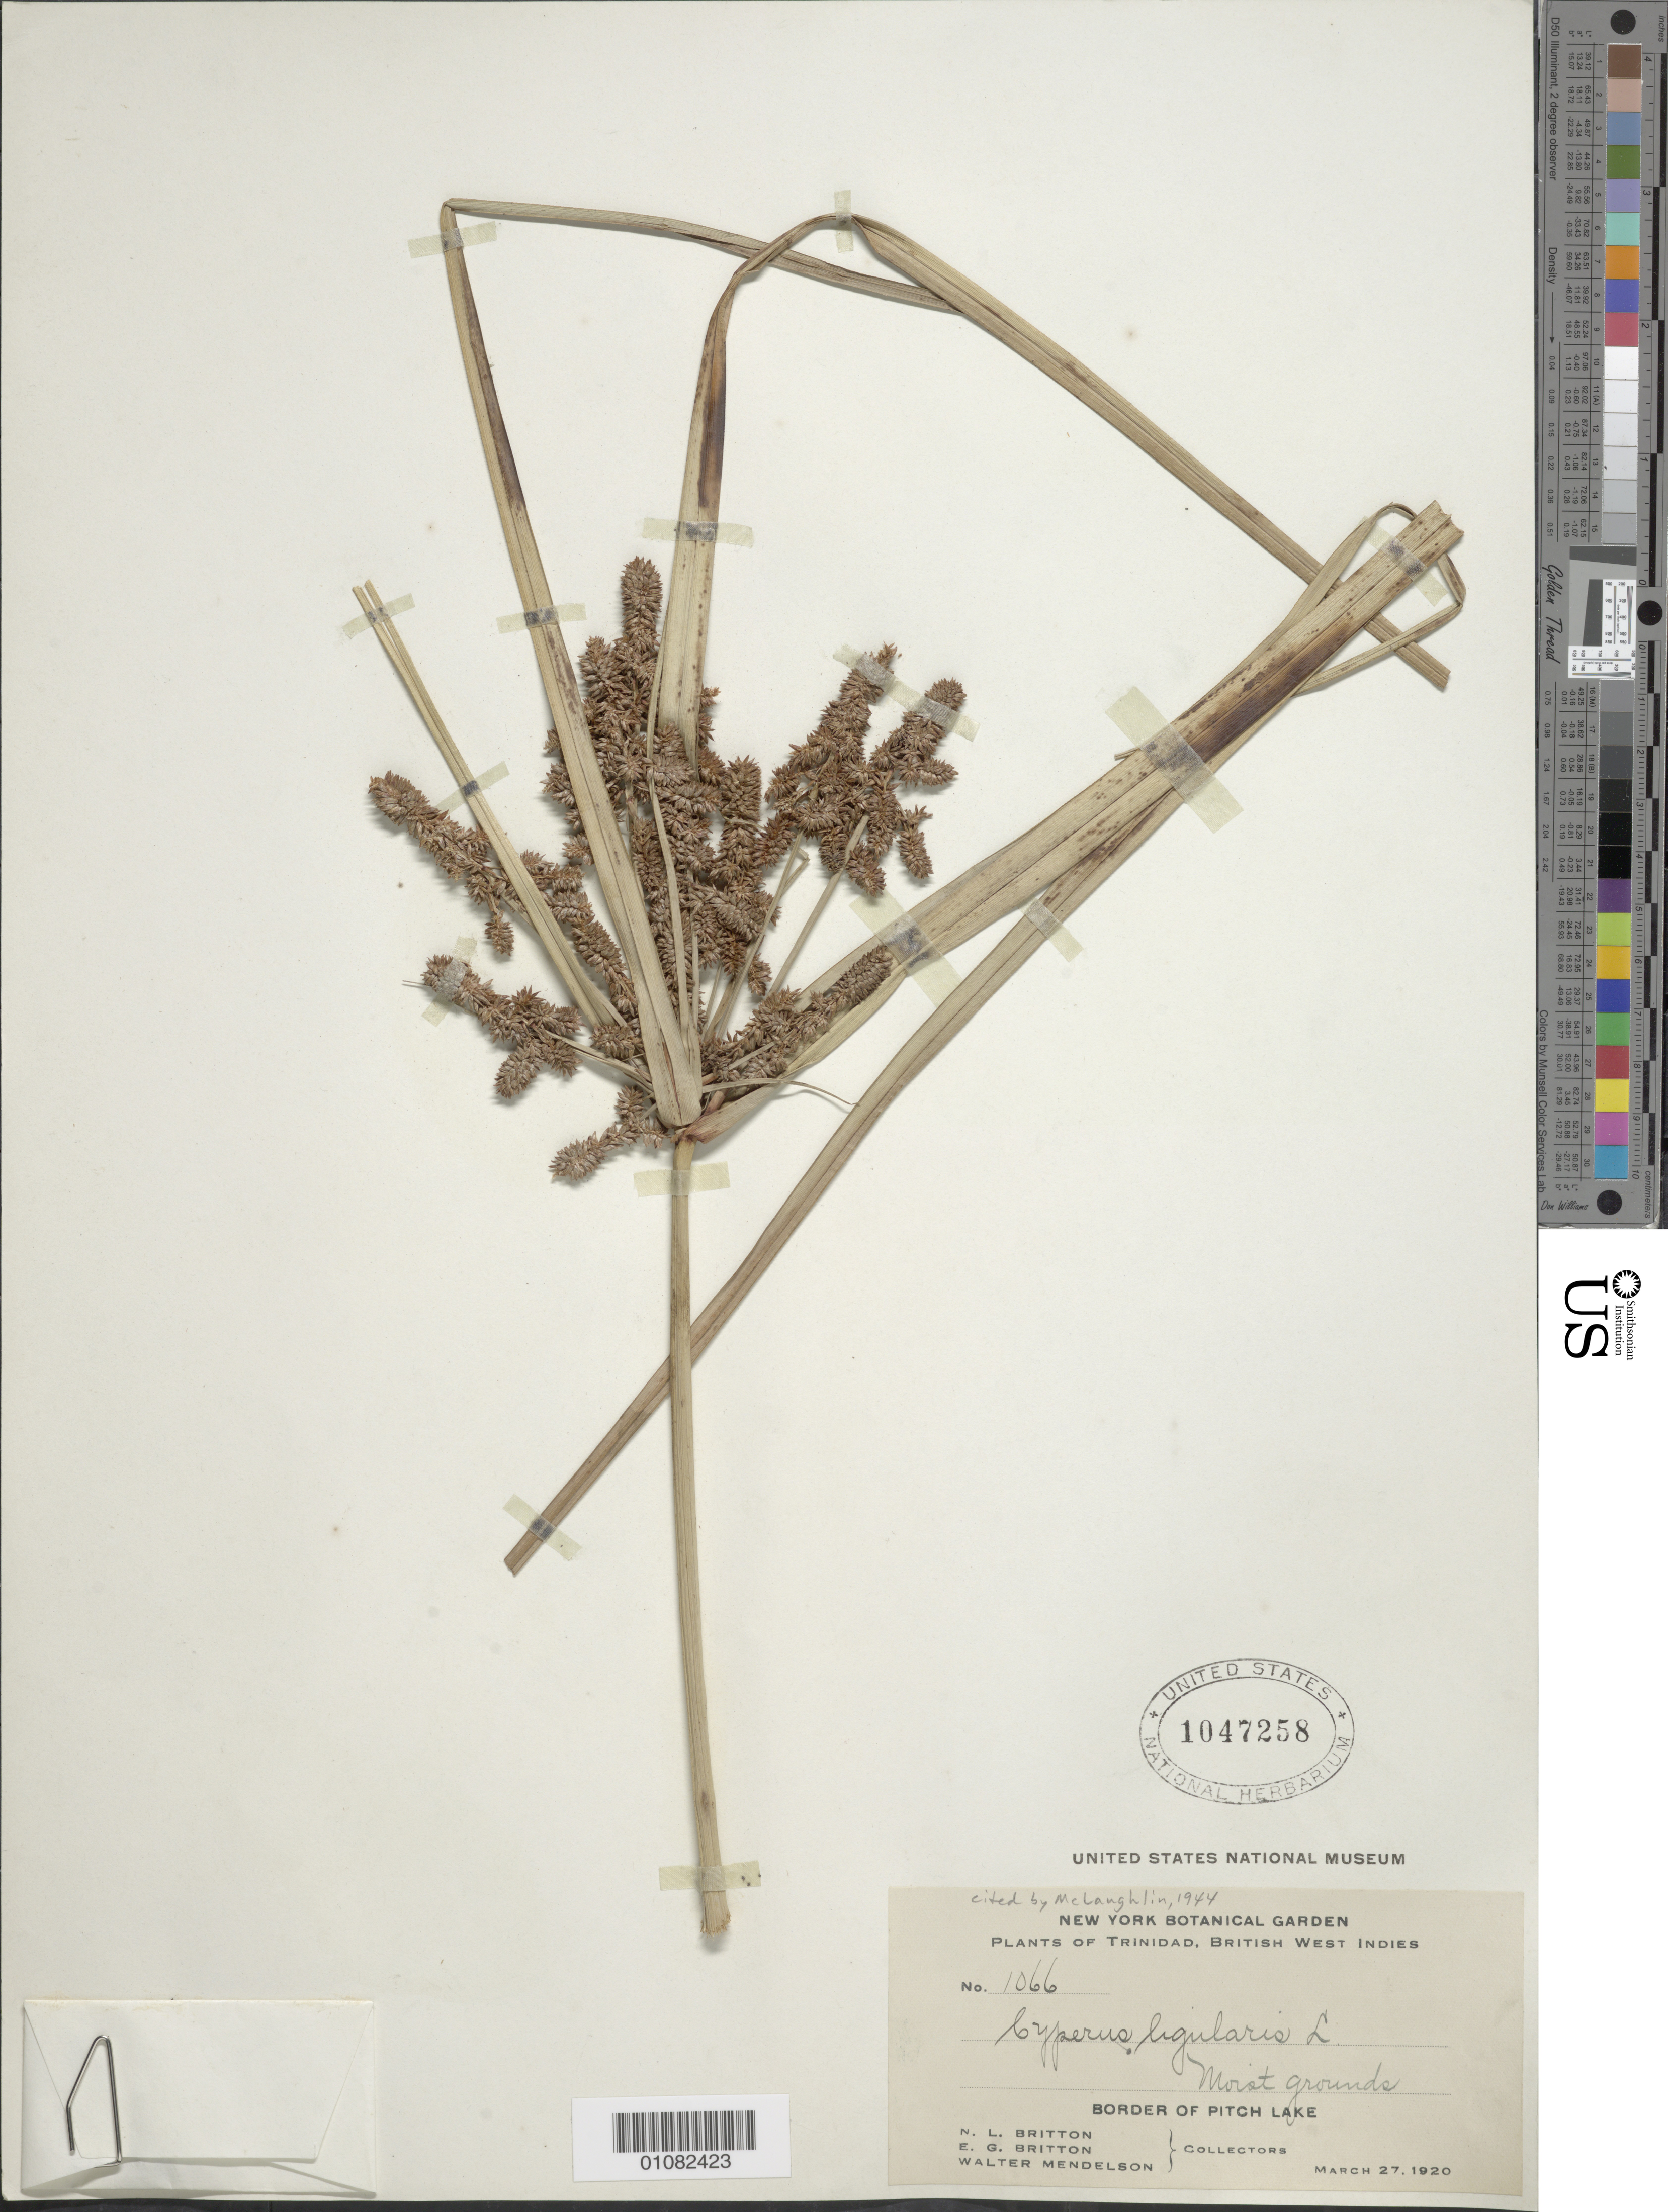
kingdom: Plantae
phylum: Tracheophyta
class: Liliopsida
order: Poales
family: Cyperaceae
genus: Cyperus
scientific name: Cyperus ligularis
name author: L.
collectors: N. Britton, E. G. Britton & W. Mendelson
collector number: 1066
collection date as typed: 27 Mar 1920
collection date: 1920-03-27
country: Trinidad and Tobago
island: Trinidad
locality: Border of Pitch Lake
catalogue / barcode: US 1047258